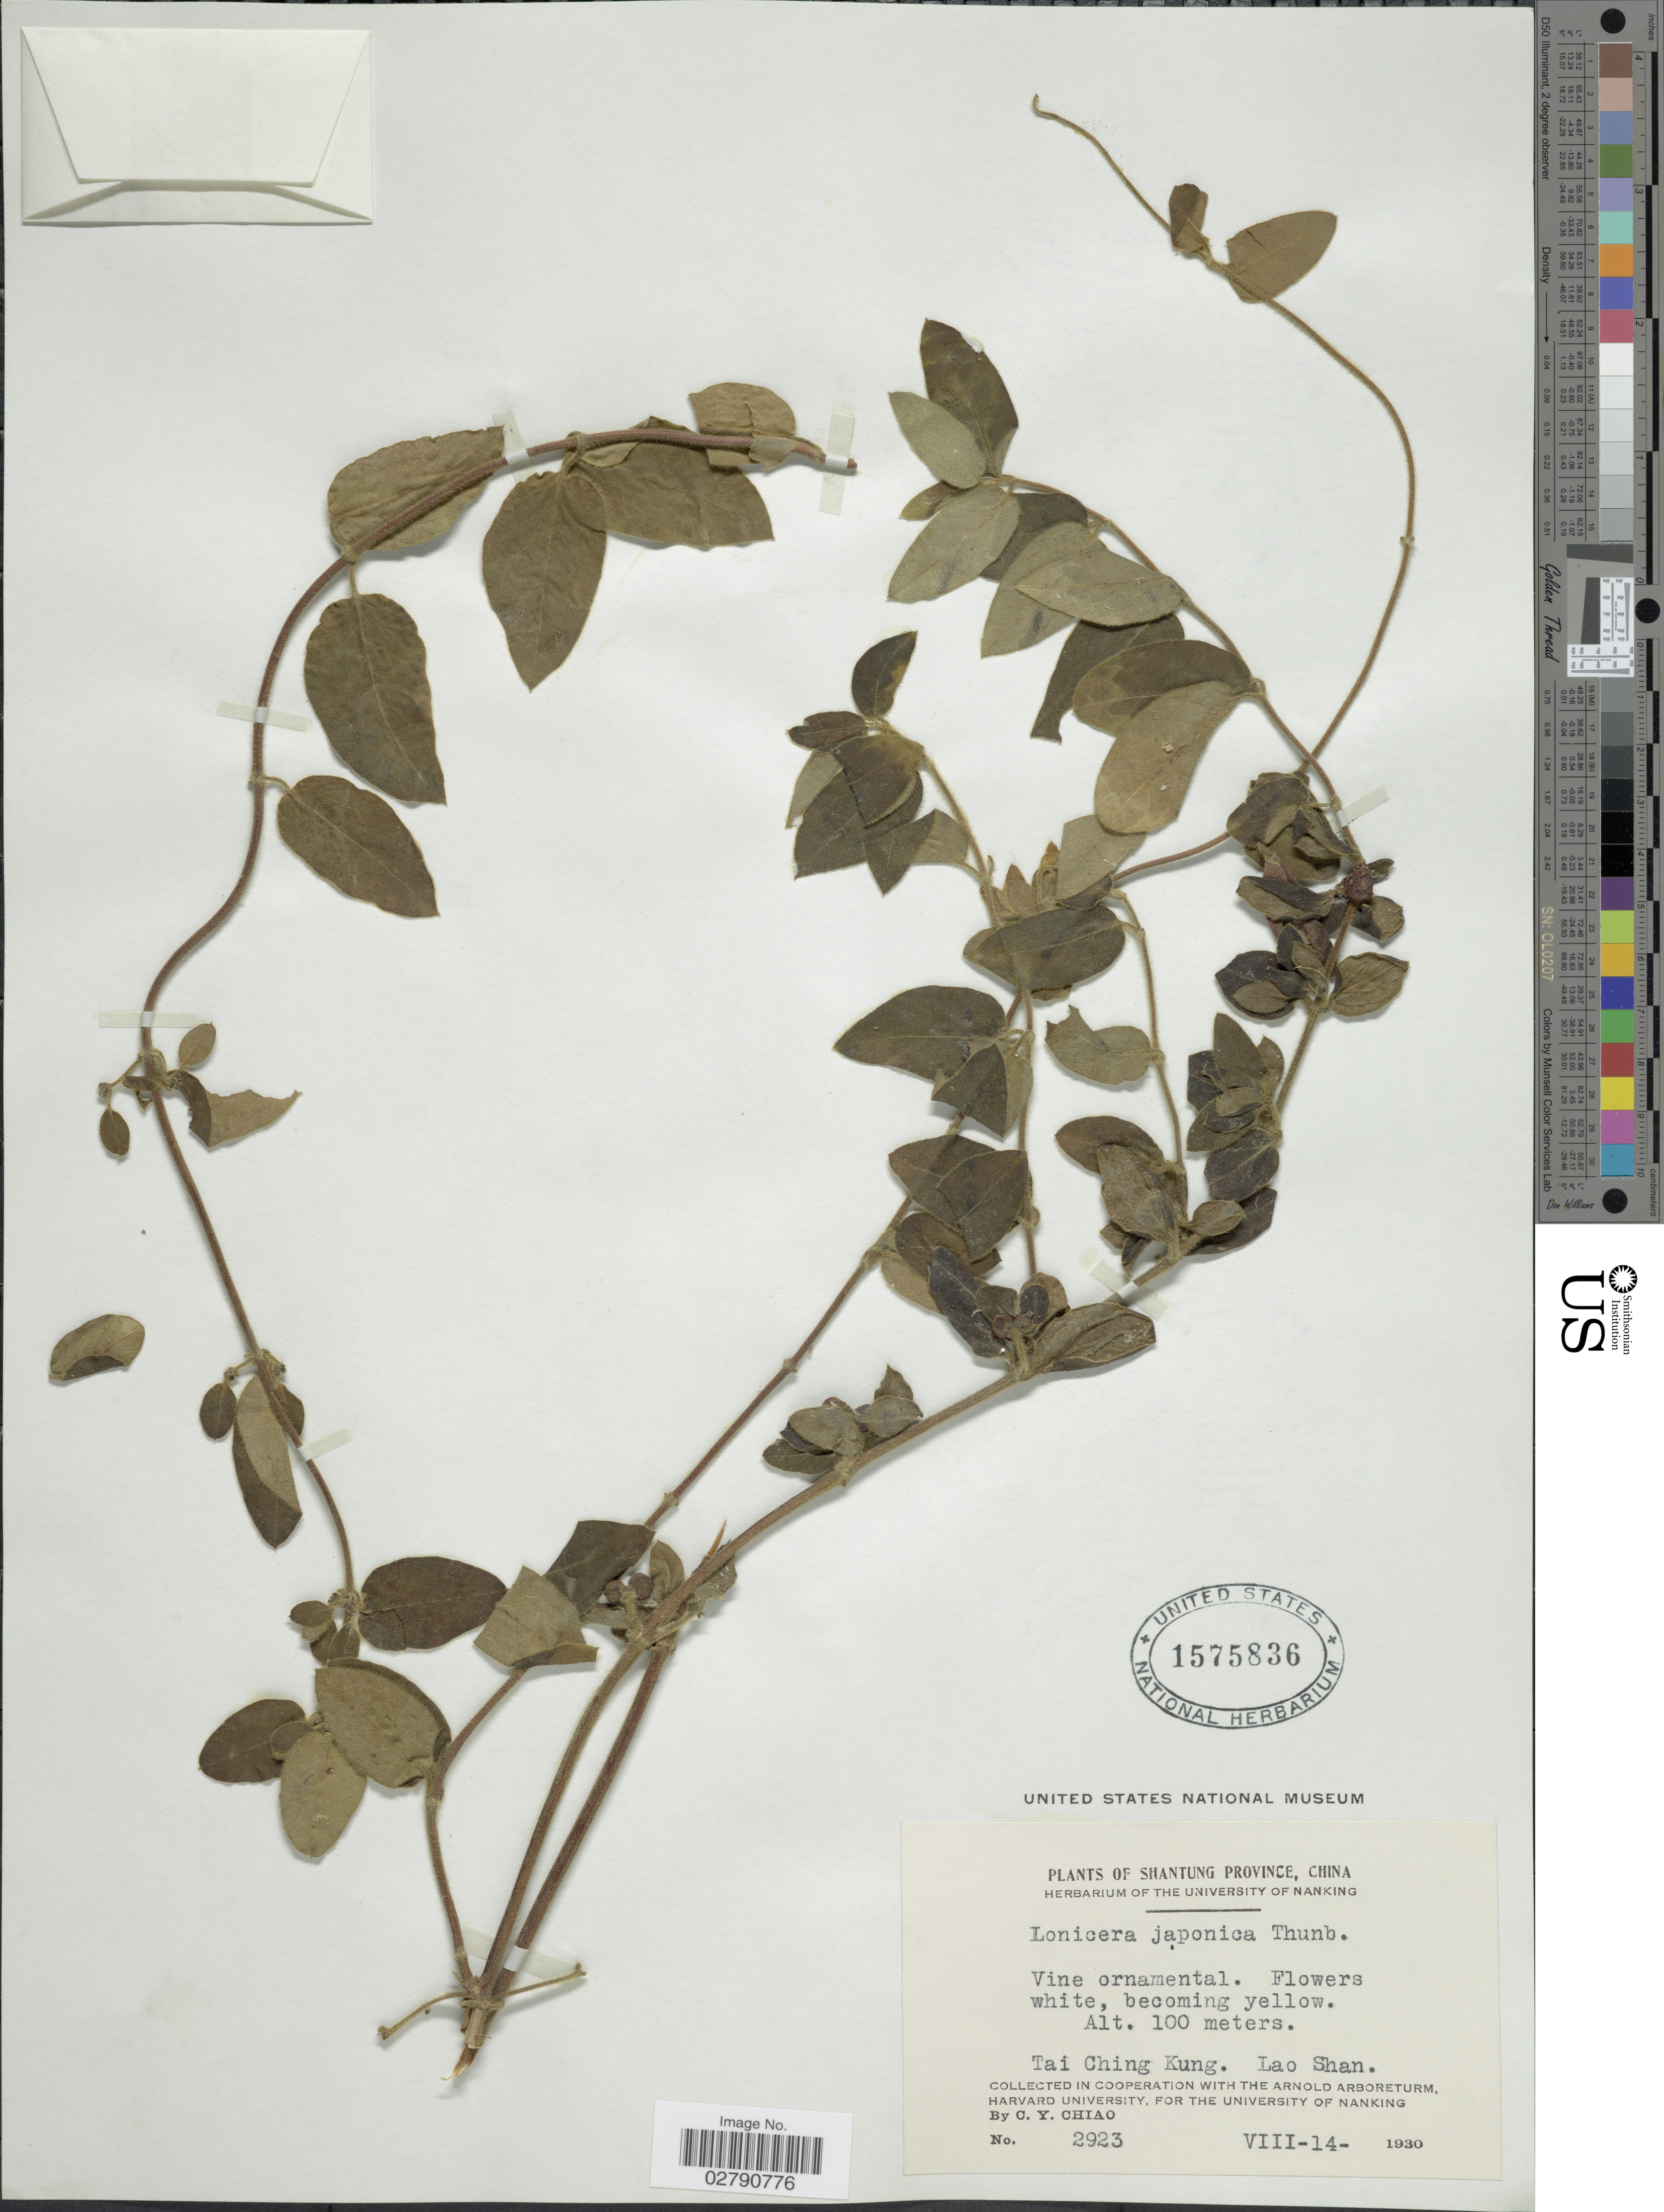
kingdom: Plantae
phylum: Tracheophyta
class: Magnoliopsida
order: Dipsacales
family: Caprifoliaceae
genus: Lonicera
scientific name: Lonicera japonica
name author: Thunb.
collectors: C. Y. Chiao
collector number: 2923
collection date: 1930-08-14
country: China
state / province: Shandong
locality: Shantung Province. Tai Ching Kung. Lao Shan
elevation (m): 100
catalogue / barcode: US 1575836